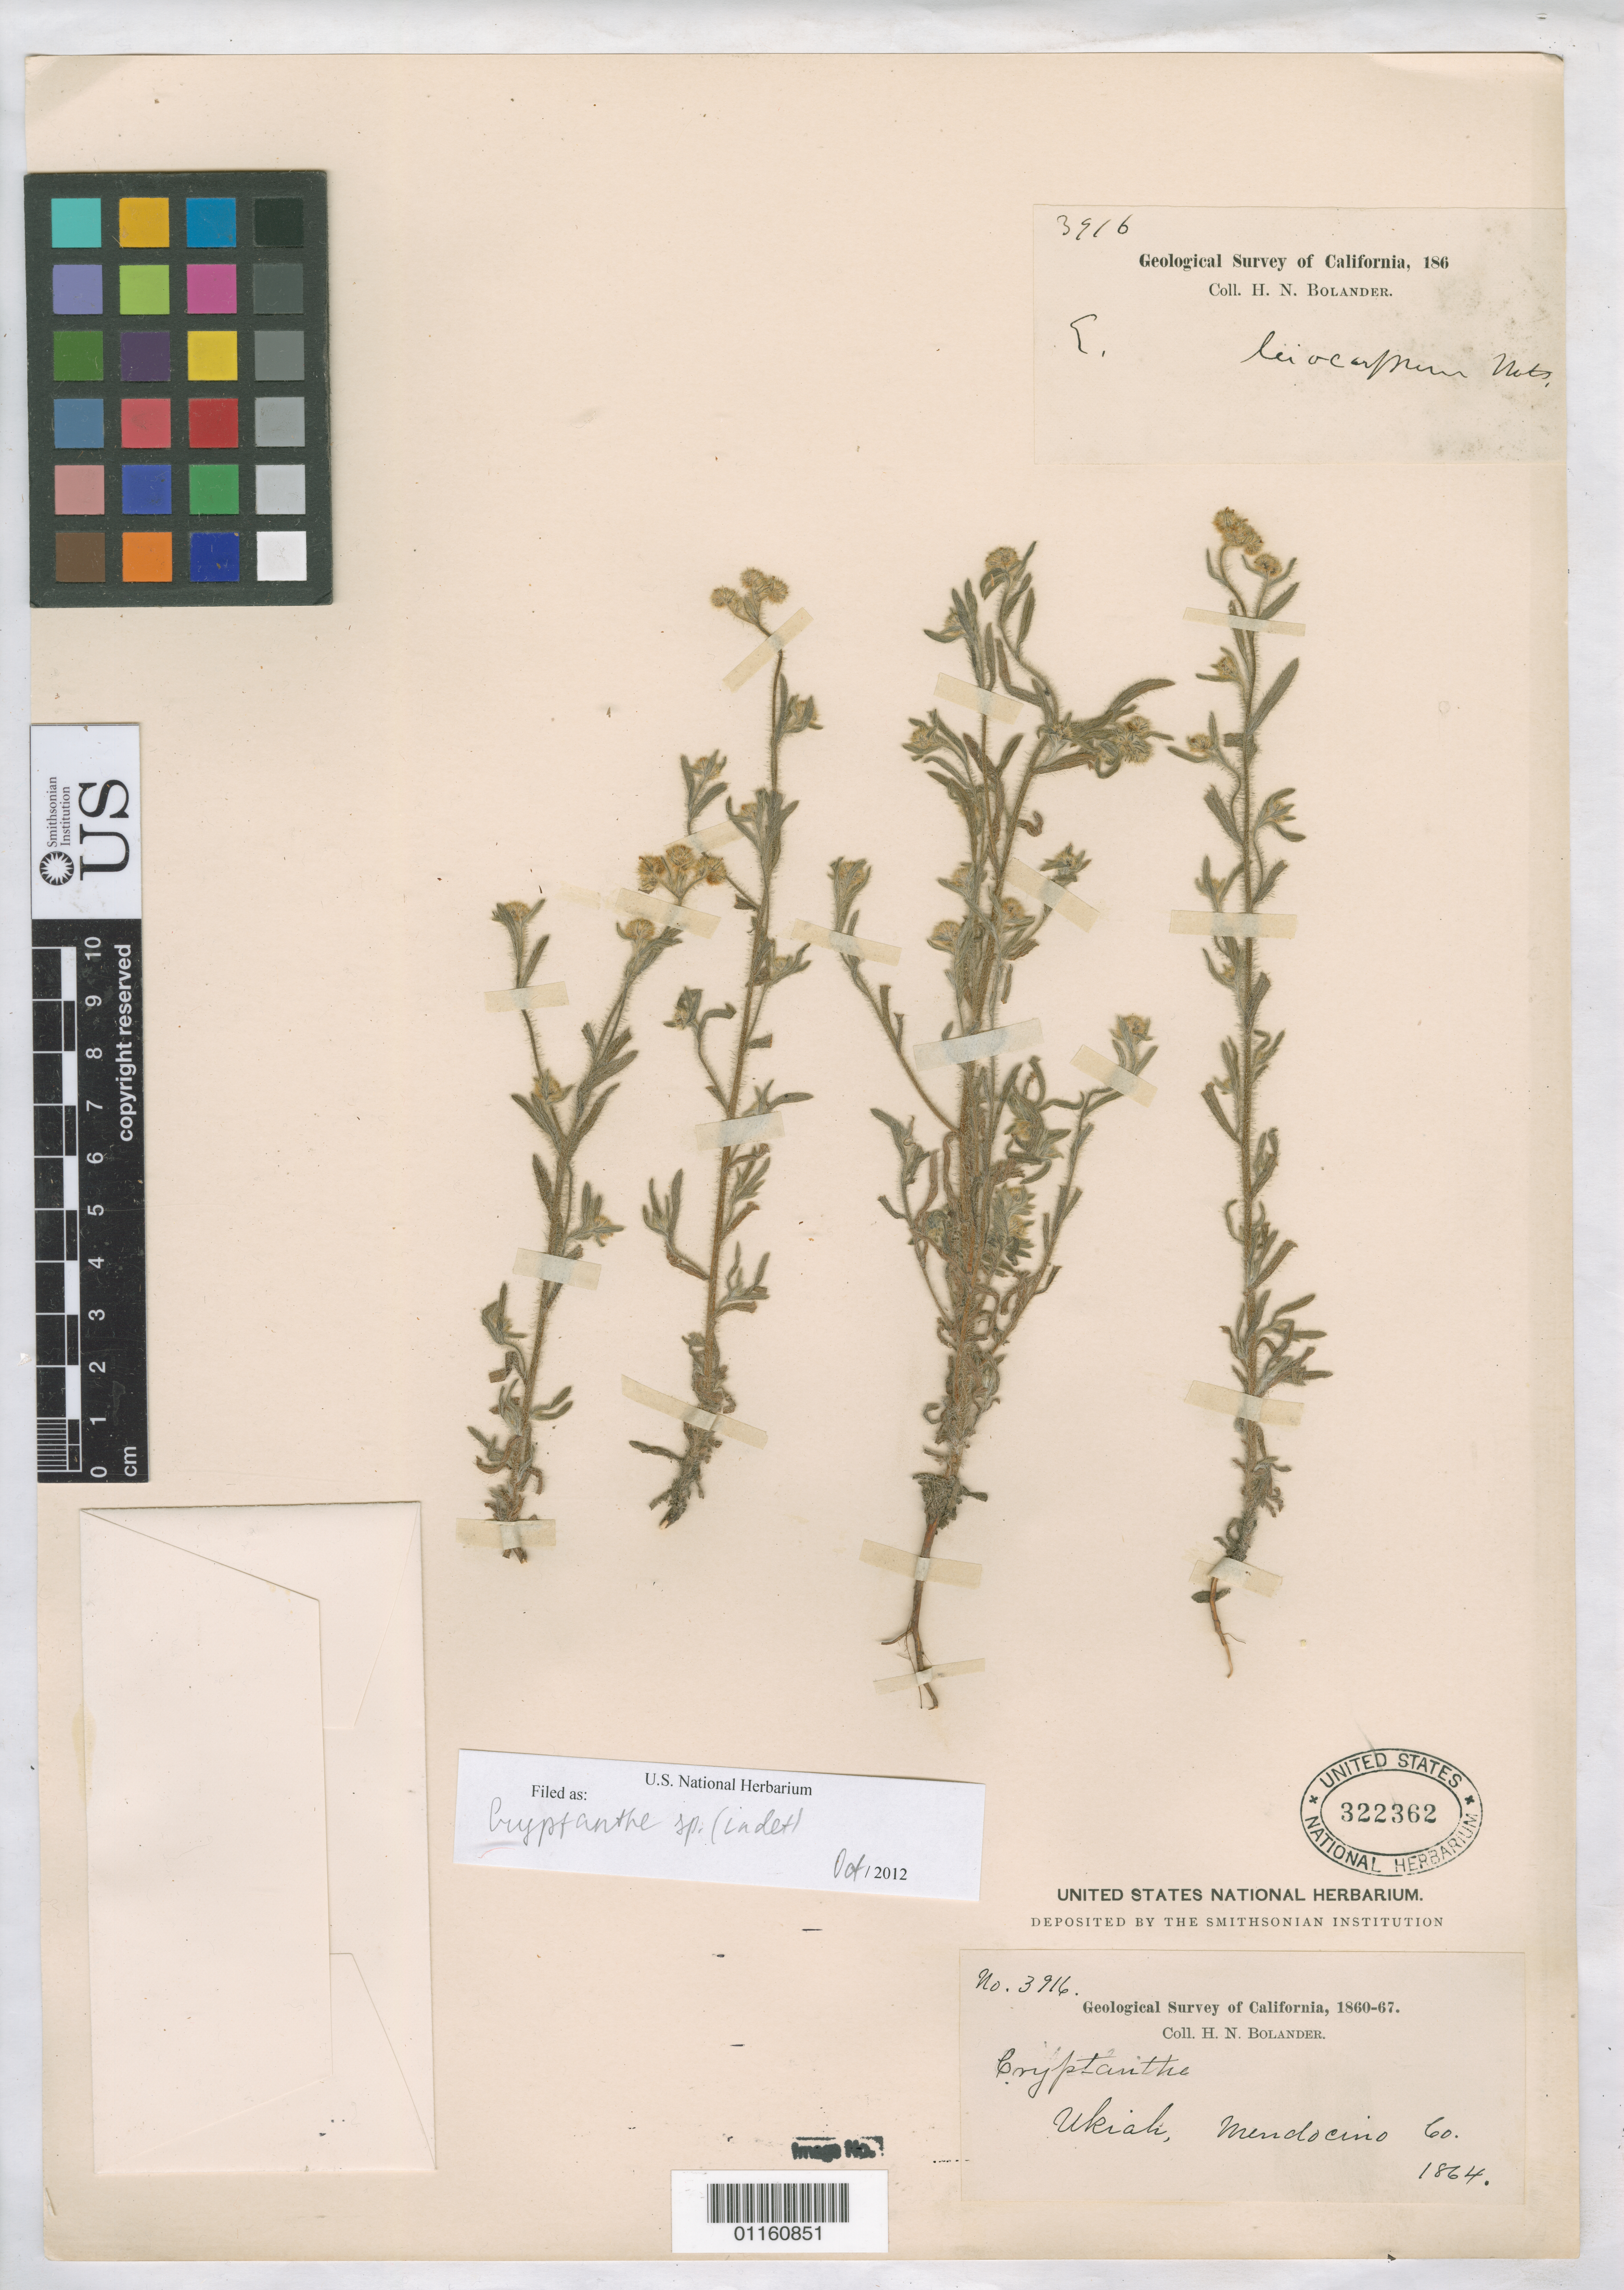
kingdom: Plantae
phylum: Tracheophyta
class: Magnoliopsida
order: Boraginales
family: Boraginaceae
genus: Cryptantha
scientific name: Cryptantha sp.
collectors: H. Bolander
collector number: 3916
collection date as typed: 1864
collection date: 1864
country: United States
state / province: California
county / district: Mendocino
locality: Ukiah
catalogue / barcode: US 322362